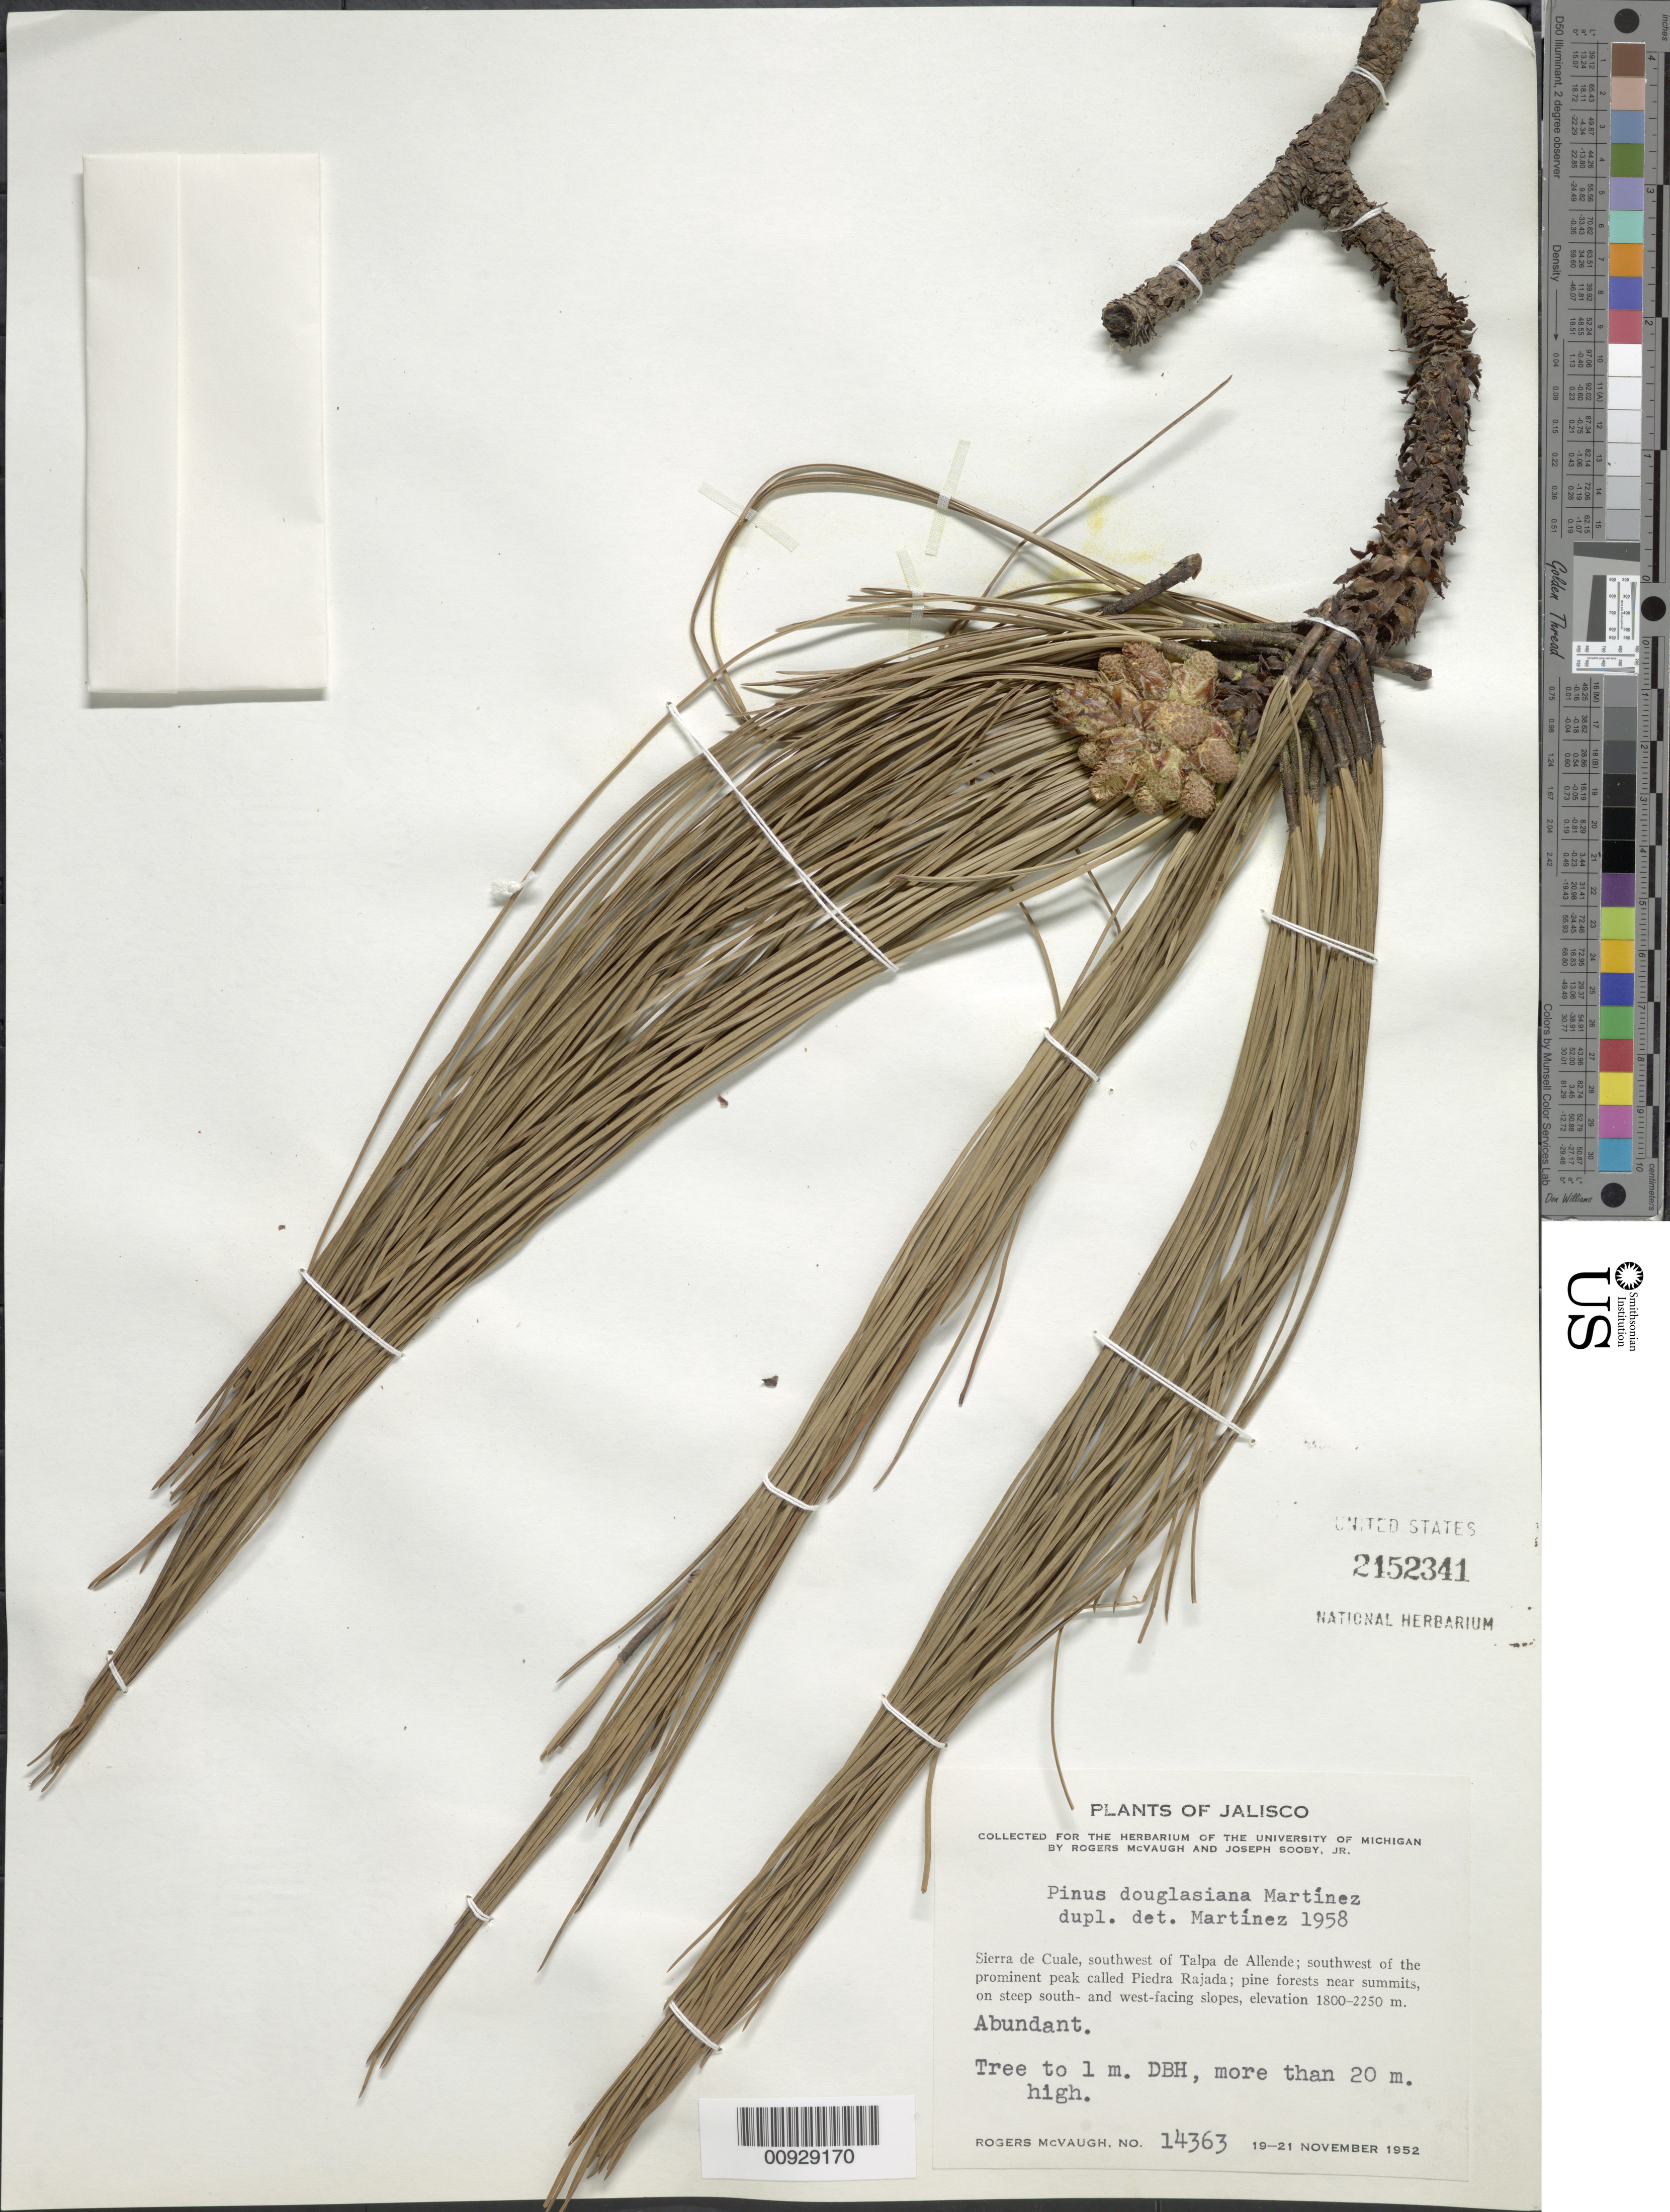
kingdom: Plantae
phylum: Tracheophyta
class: Pinopsida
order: Pinales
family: Pinaceae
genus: Pinus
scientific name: Pinus douglasiana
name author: Martínez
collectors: R. McVaugh & J. Sooby Jr.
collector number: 14363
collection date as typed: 19 Nov 1952 to 21 Nov 1952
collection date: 1952-11-19/1952-11-21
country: Mexico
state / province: Jalisco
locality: Sierra de Cuale, southwest of Talpa de Allende; southwest of the prominent peak called Piedra Rajada.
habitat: Pine forests near summits, on steep south- and west- facing slopes.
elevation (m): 2250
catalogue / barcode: US 2152341